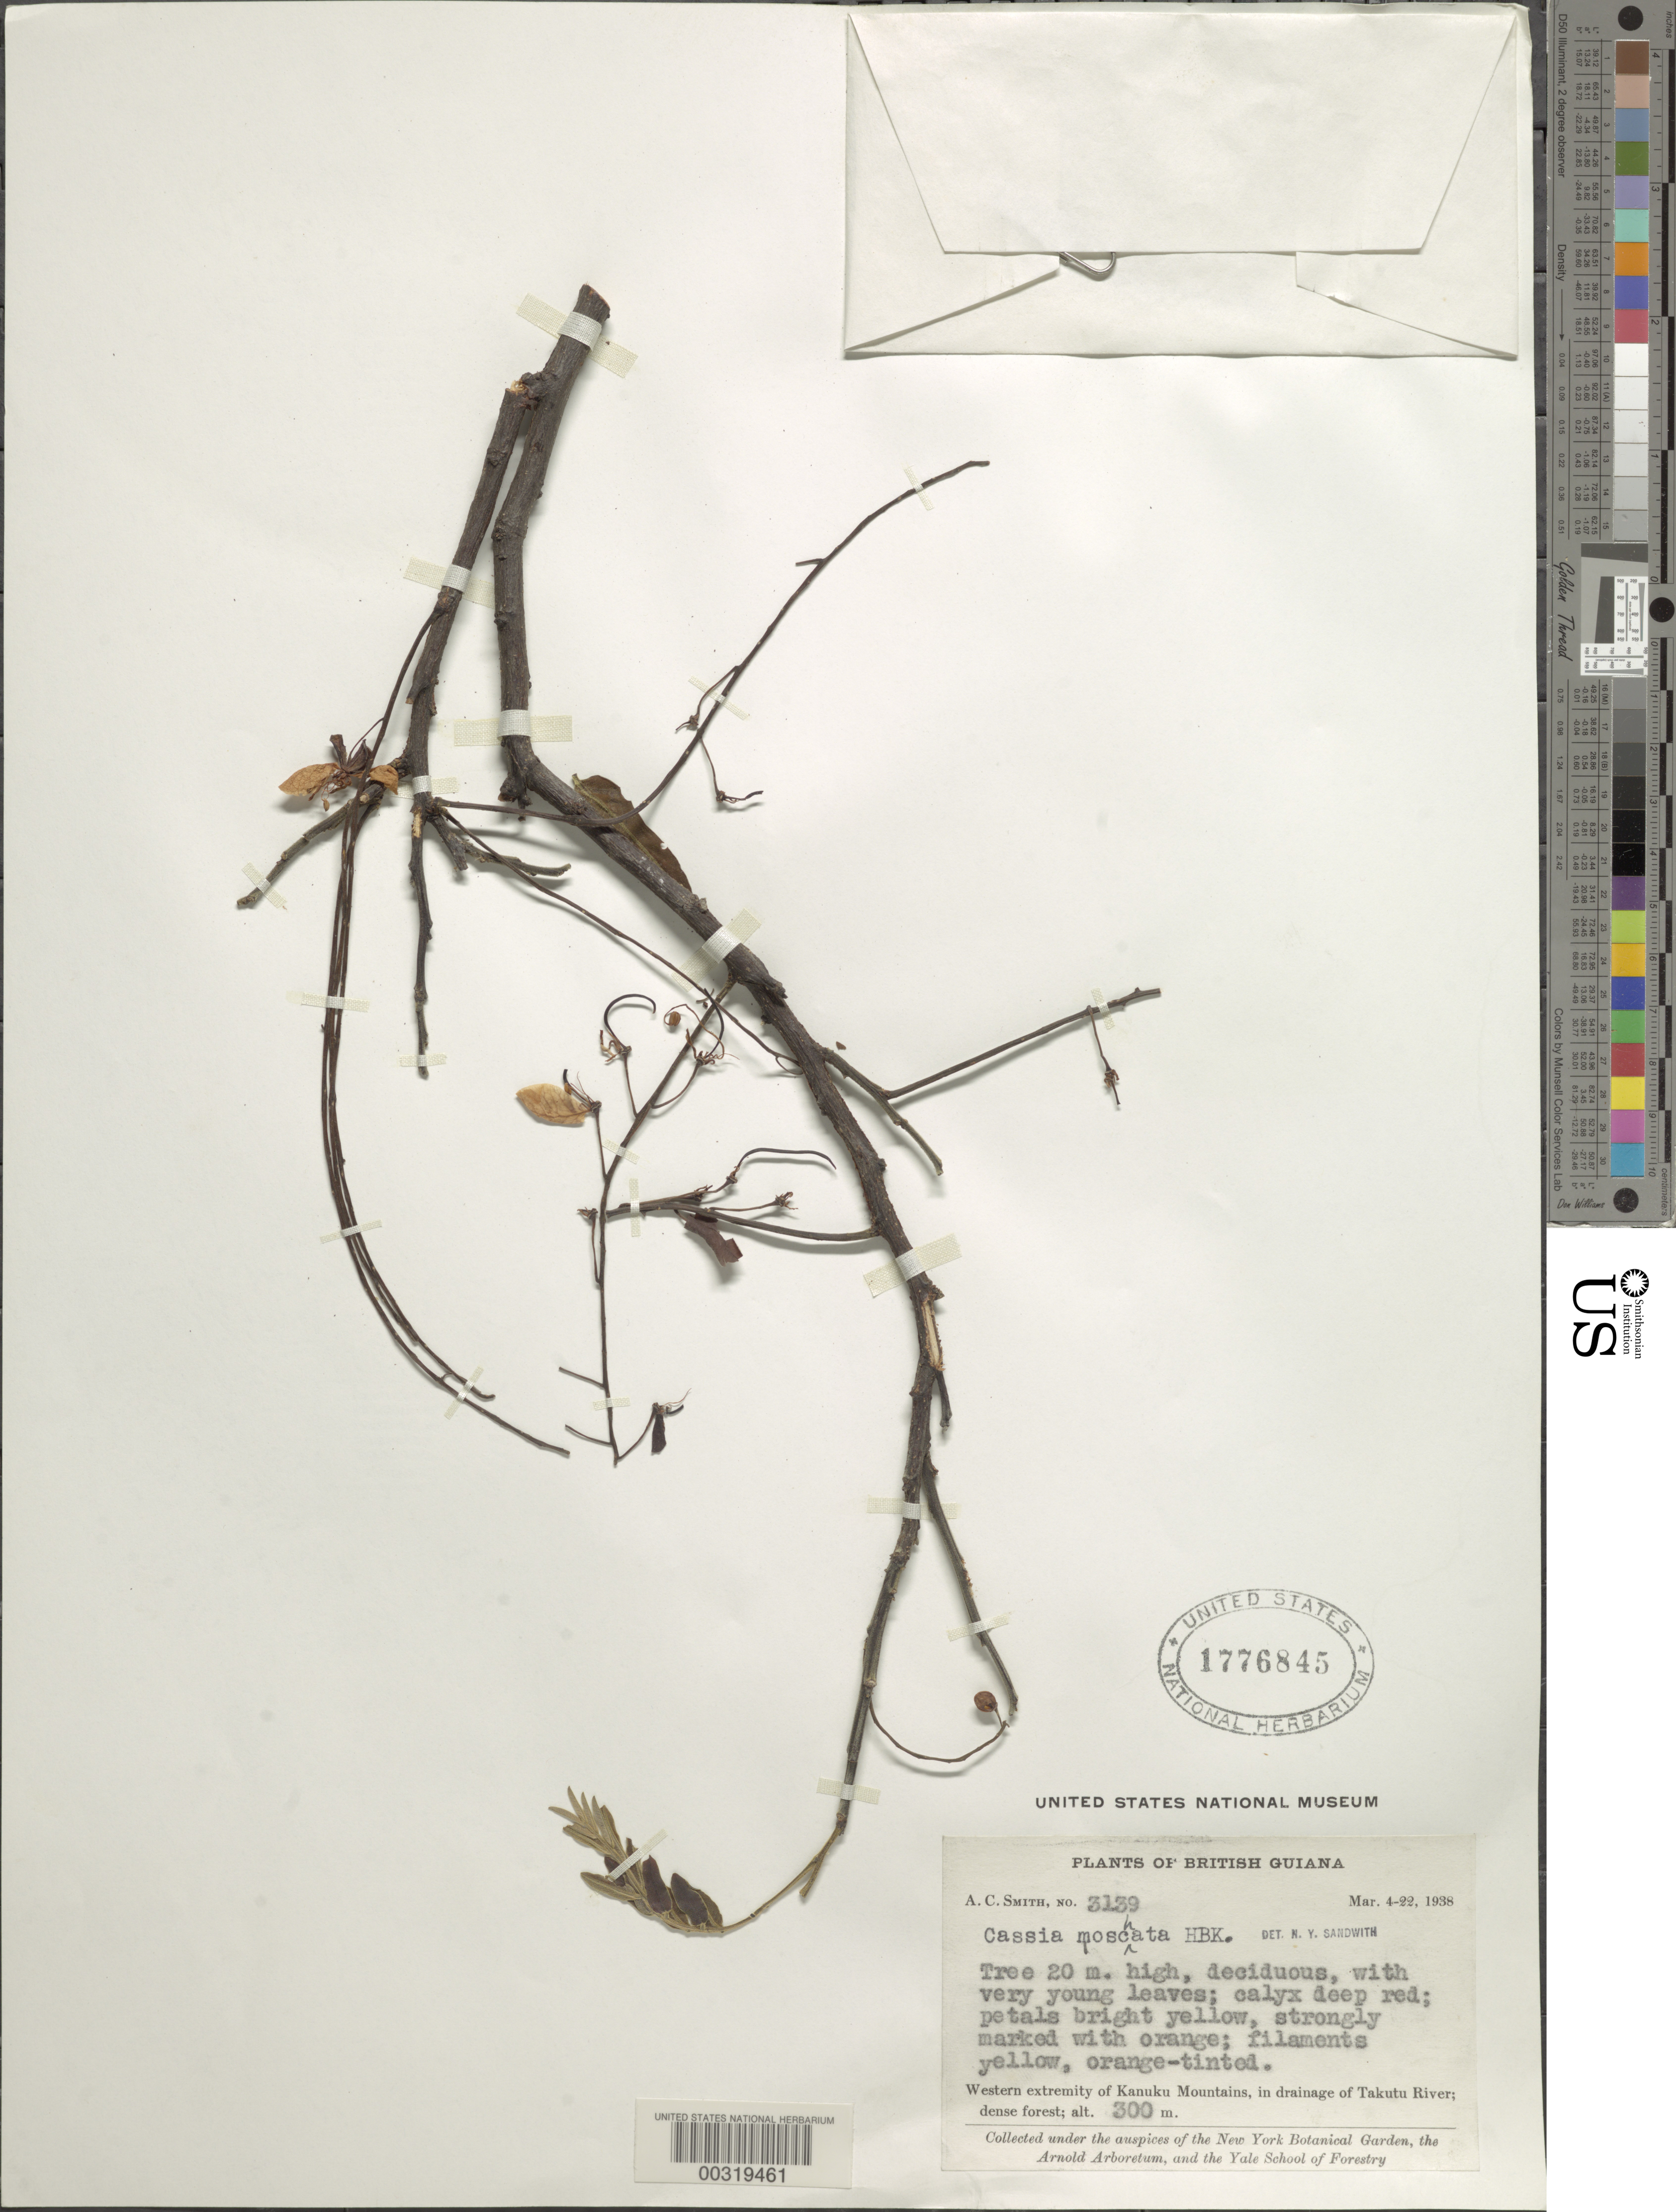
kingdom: Plantae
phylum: Tracheophyta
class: Magnoliopsida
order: Fabales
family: Fabaceae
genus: Cassia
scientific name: Cassia moschata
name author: Kunth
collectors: A. C. Smith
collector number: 3139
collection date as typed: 04 Mar 1938 to 22 Mar 1938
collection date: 1938-03-04/1938-03-22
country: Guyana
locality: Western extremity of kanuku mts., in drainage of takutu river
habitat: Dense forest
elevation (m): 300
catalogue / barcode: US 1776845